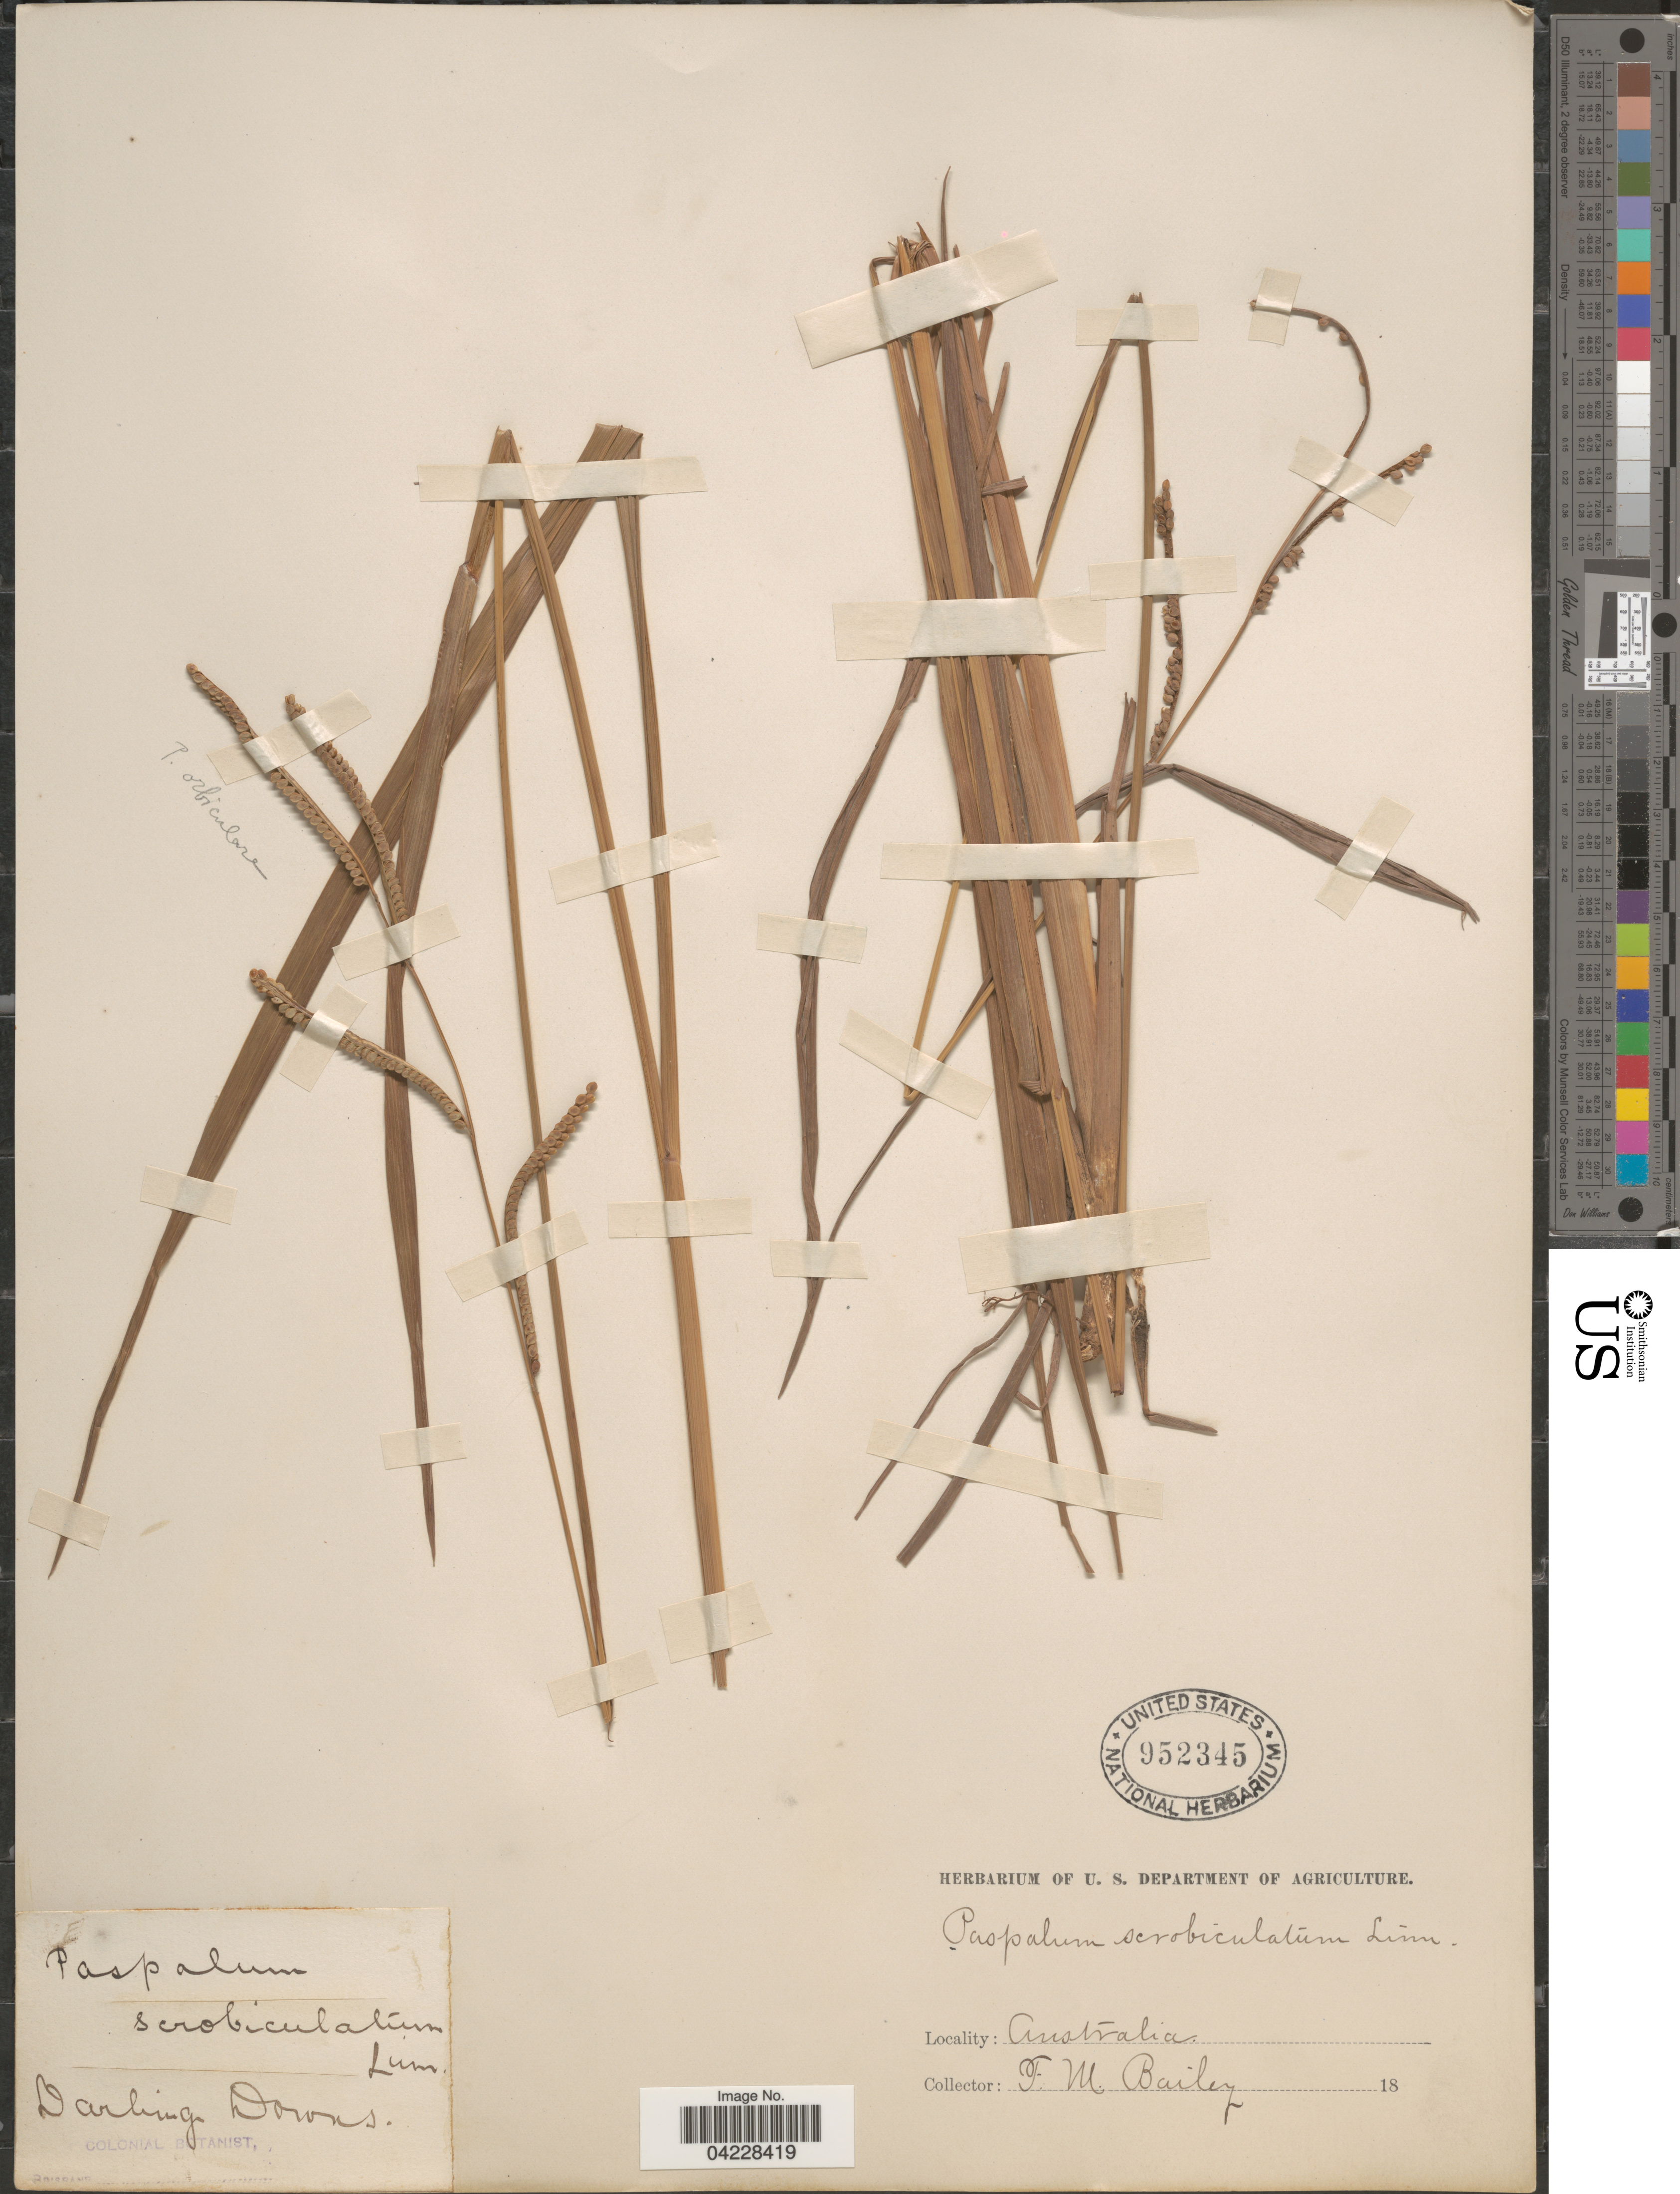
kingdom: Plantae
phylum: Tracheophyta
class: Liliopsida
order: Poales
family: Poaceae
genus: Paspalum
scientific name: Paspalum scrobiculatum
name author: L.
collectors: F. M. Bailey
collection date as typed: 18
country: Australia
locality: Darling Downs.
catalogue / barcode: US 952345